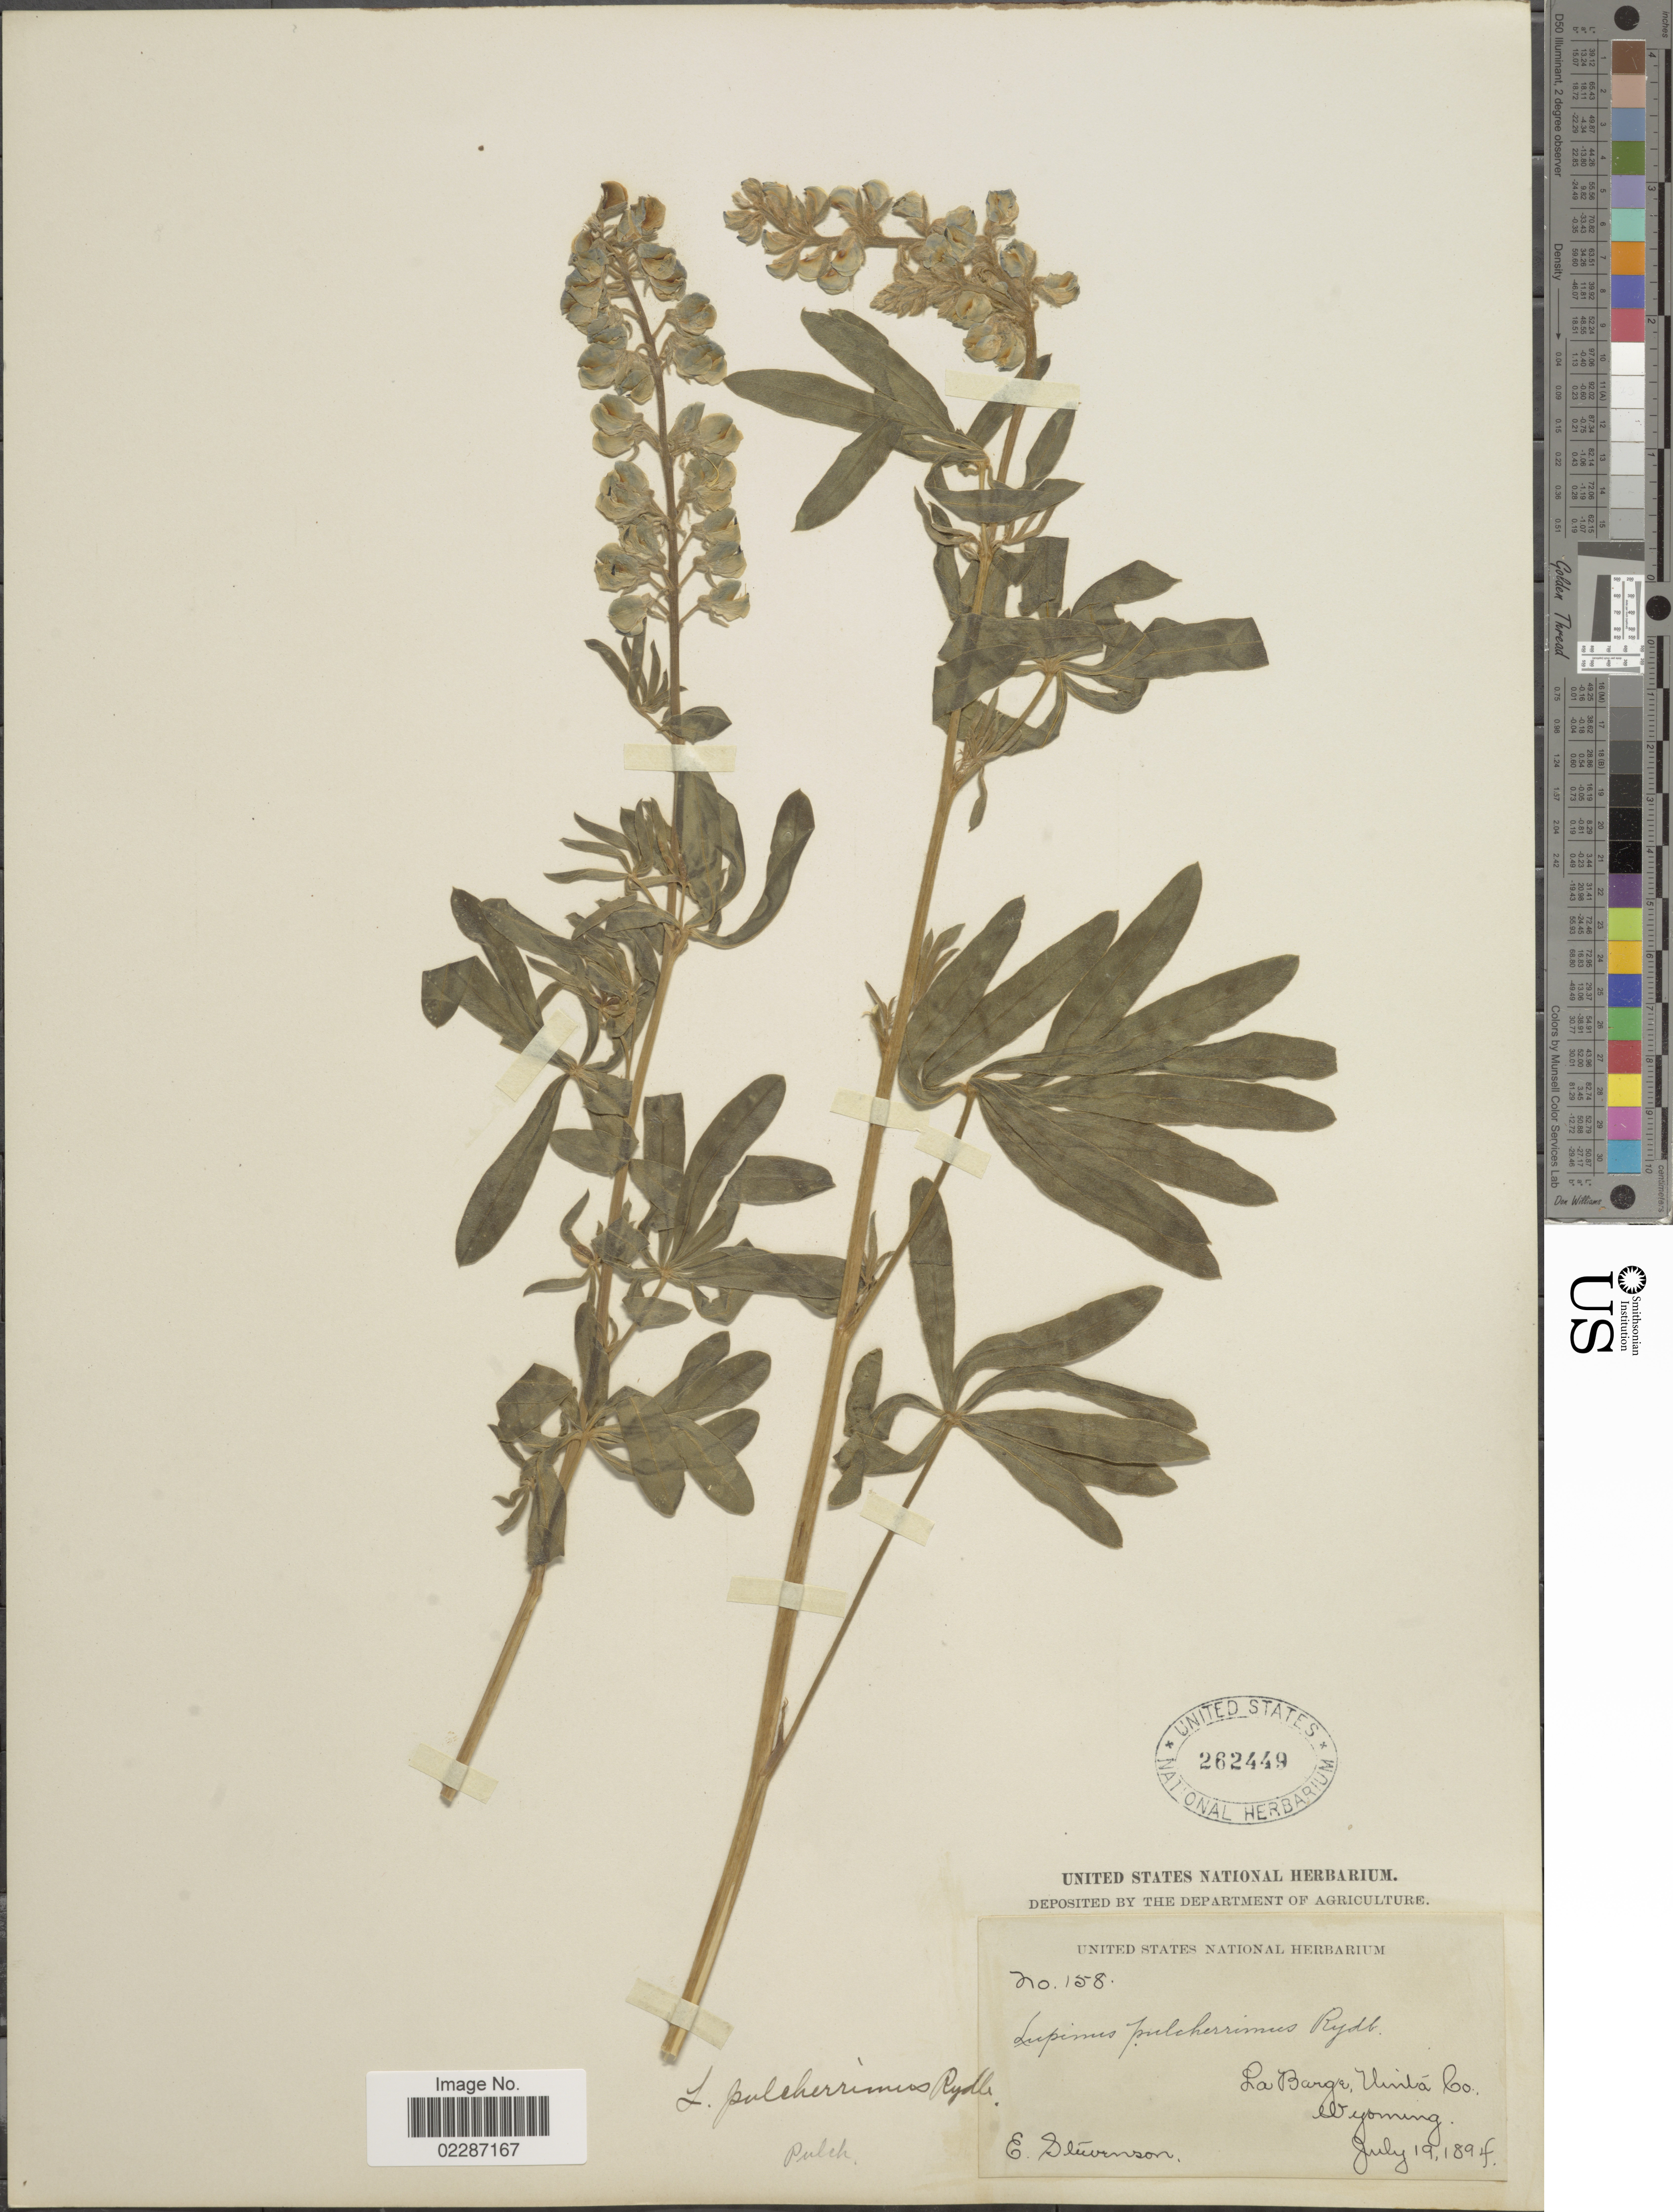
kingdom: Plantae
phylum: Tracheophyta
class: Magnoliopsida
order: Fabales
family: Fabaceae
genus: Lupinus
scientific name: Lupinus pulcherrimus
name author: Rydb.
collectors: E. Stevenson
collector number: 158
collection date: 1894-07-19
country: United States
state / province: Wyoming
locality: La Barge, Uinta Co.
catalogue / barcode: US 262449